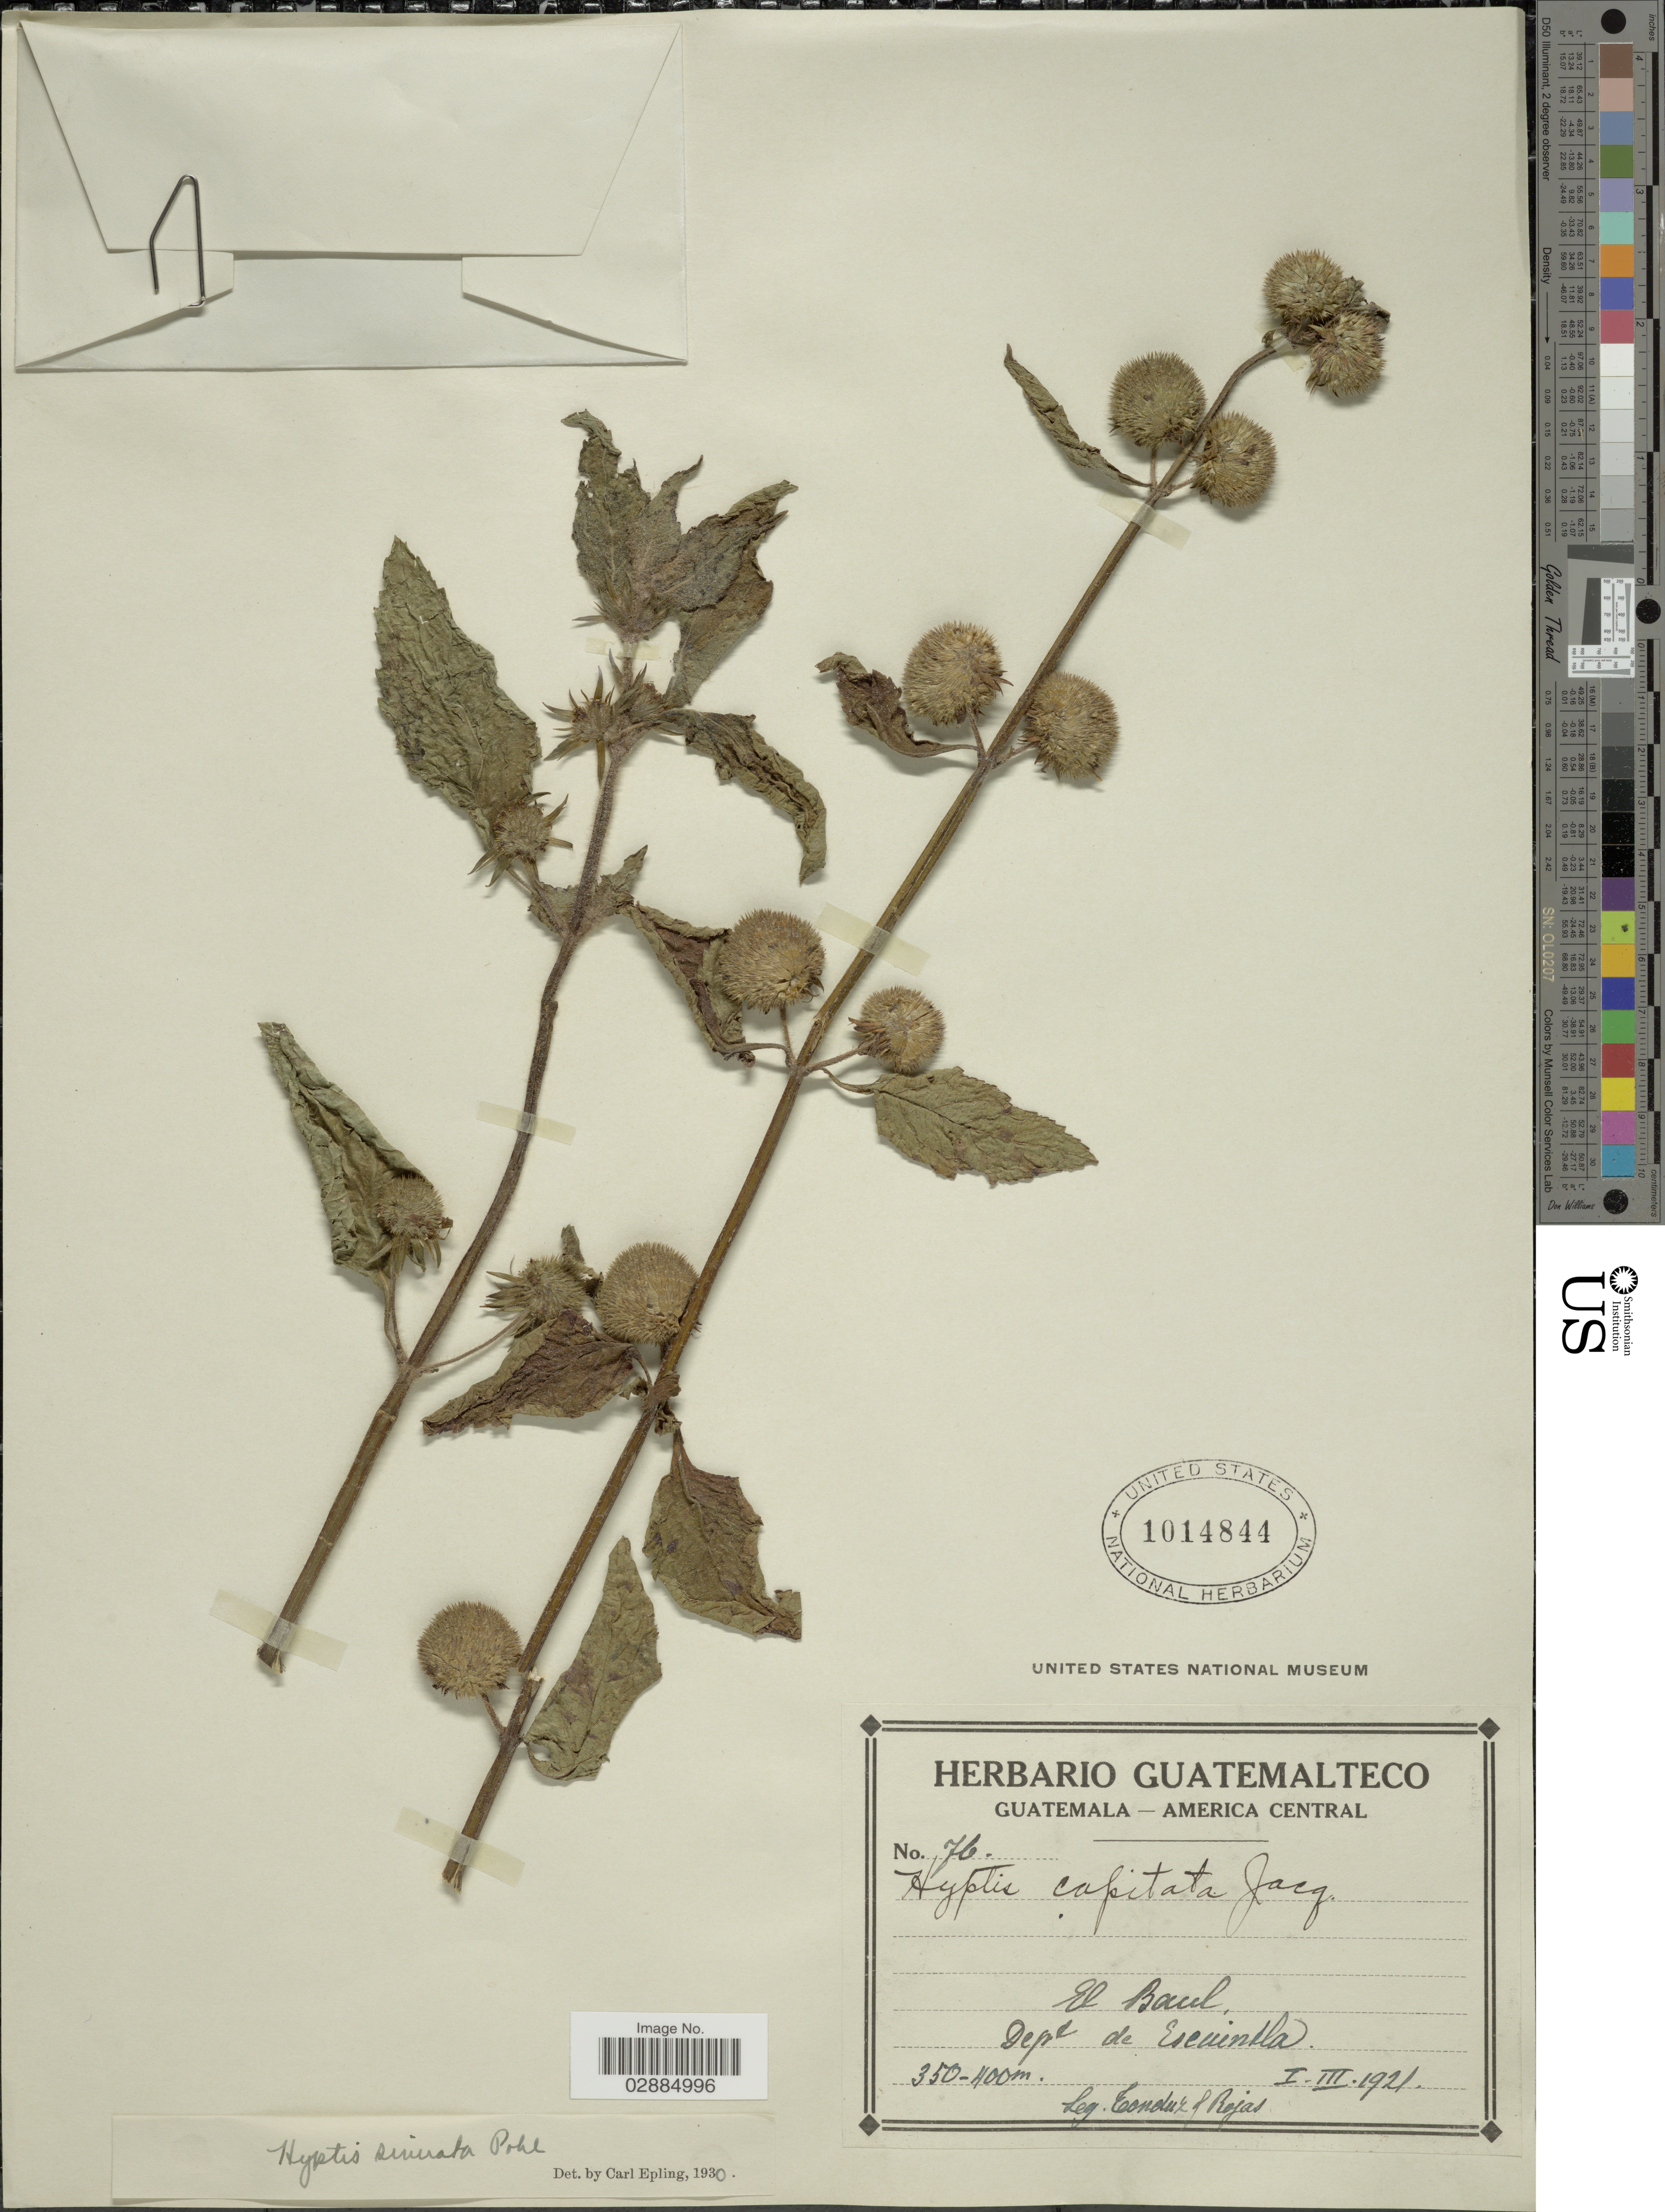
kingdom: Plantae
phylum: Tracheophyta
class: Magnoliopsida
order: Lamiales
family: Lamiaceae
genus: Hyptis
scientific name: Hyptis sinuata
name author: Pohl ex Benth.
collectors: Tonduz & Rojas, --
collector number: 76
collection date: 1921-01/1921-03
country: Guatemala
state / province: Escuintla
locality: El Baul, Dept. de Escuintla.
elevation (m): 350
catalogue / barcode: US 1014844